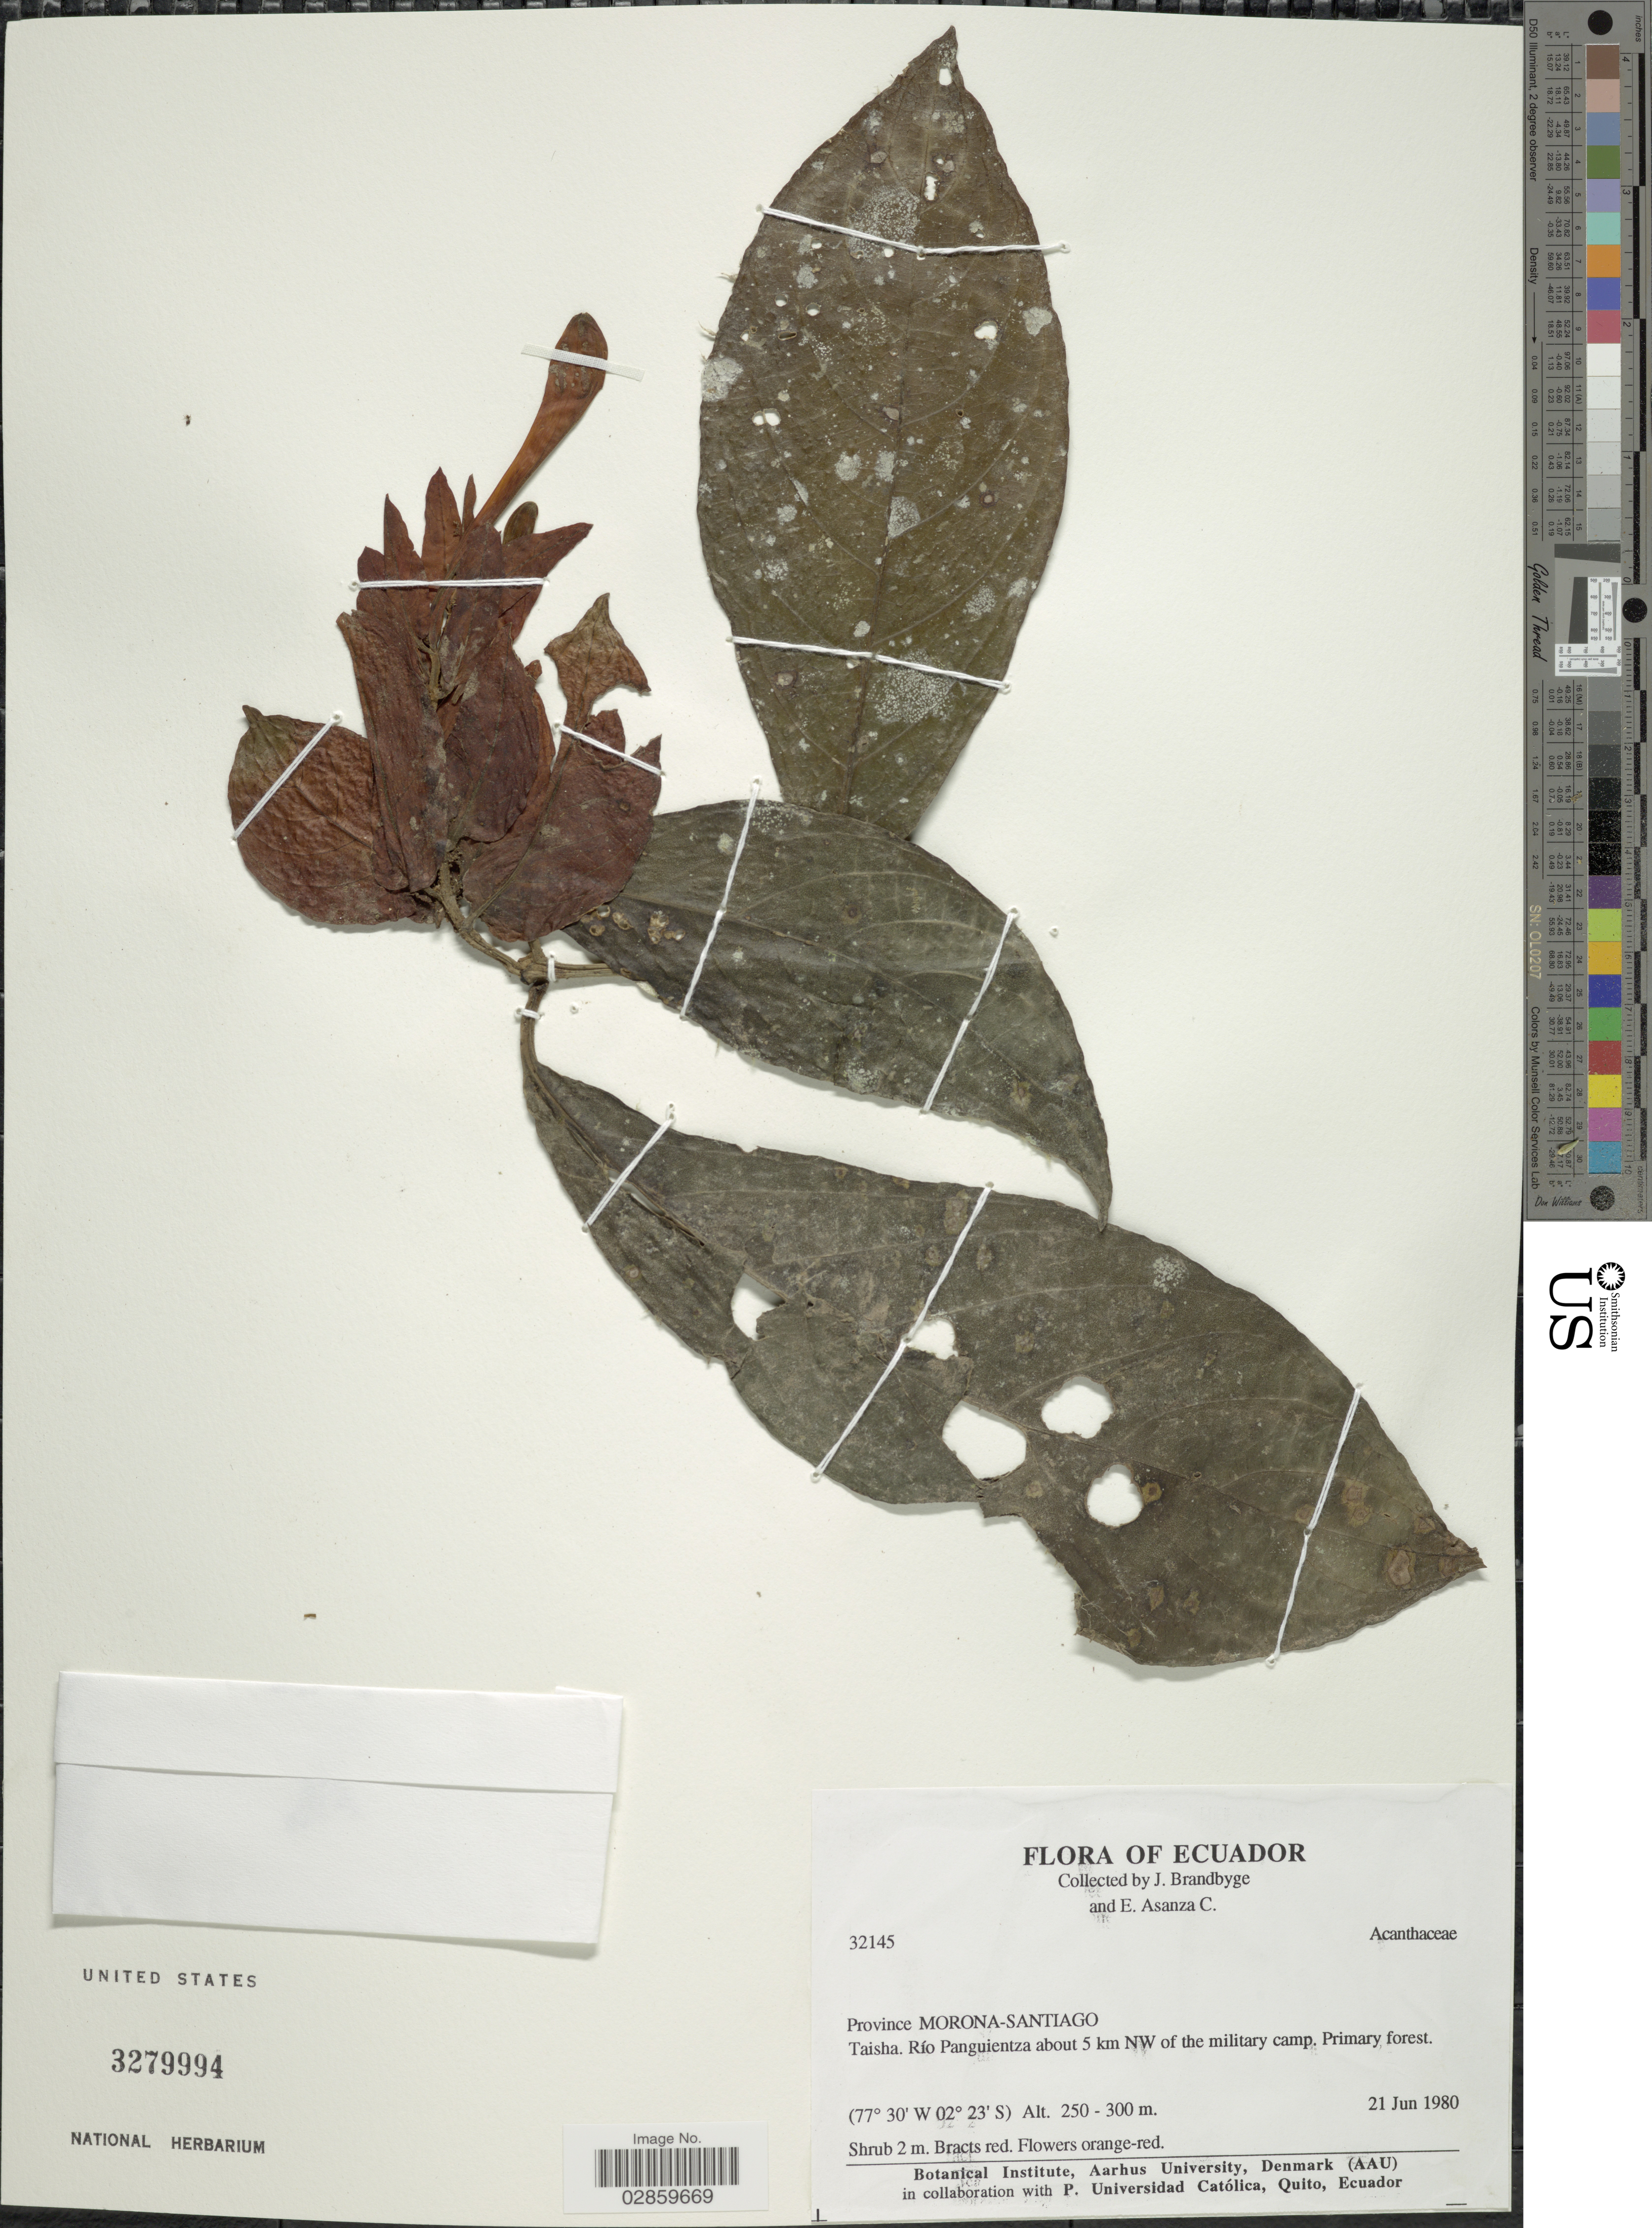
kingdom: Plantae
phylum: Tracheophyta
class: Magnoliopsida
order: Lamiales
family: Acanthaceae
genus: Ruellia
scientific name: Ruellia chartacea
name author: (T. Anderson) Wassh.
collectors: J. Brandbyge & E. Asanza C.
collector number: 32145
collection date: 1980-06-21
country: Ecuador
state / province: Morona-Santiago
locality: Taisha. Río Panguientza about 5 km NW of the military camp.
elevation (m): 250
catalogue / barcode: US 3279994